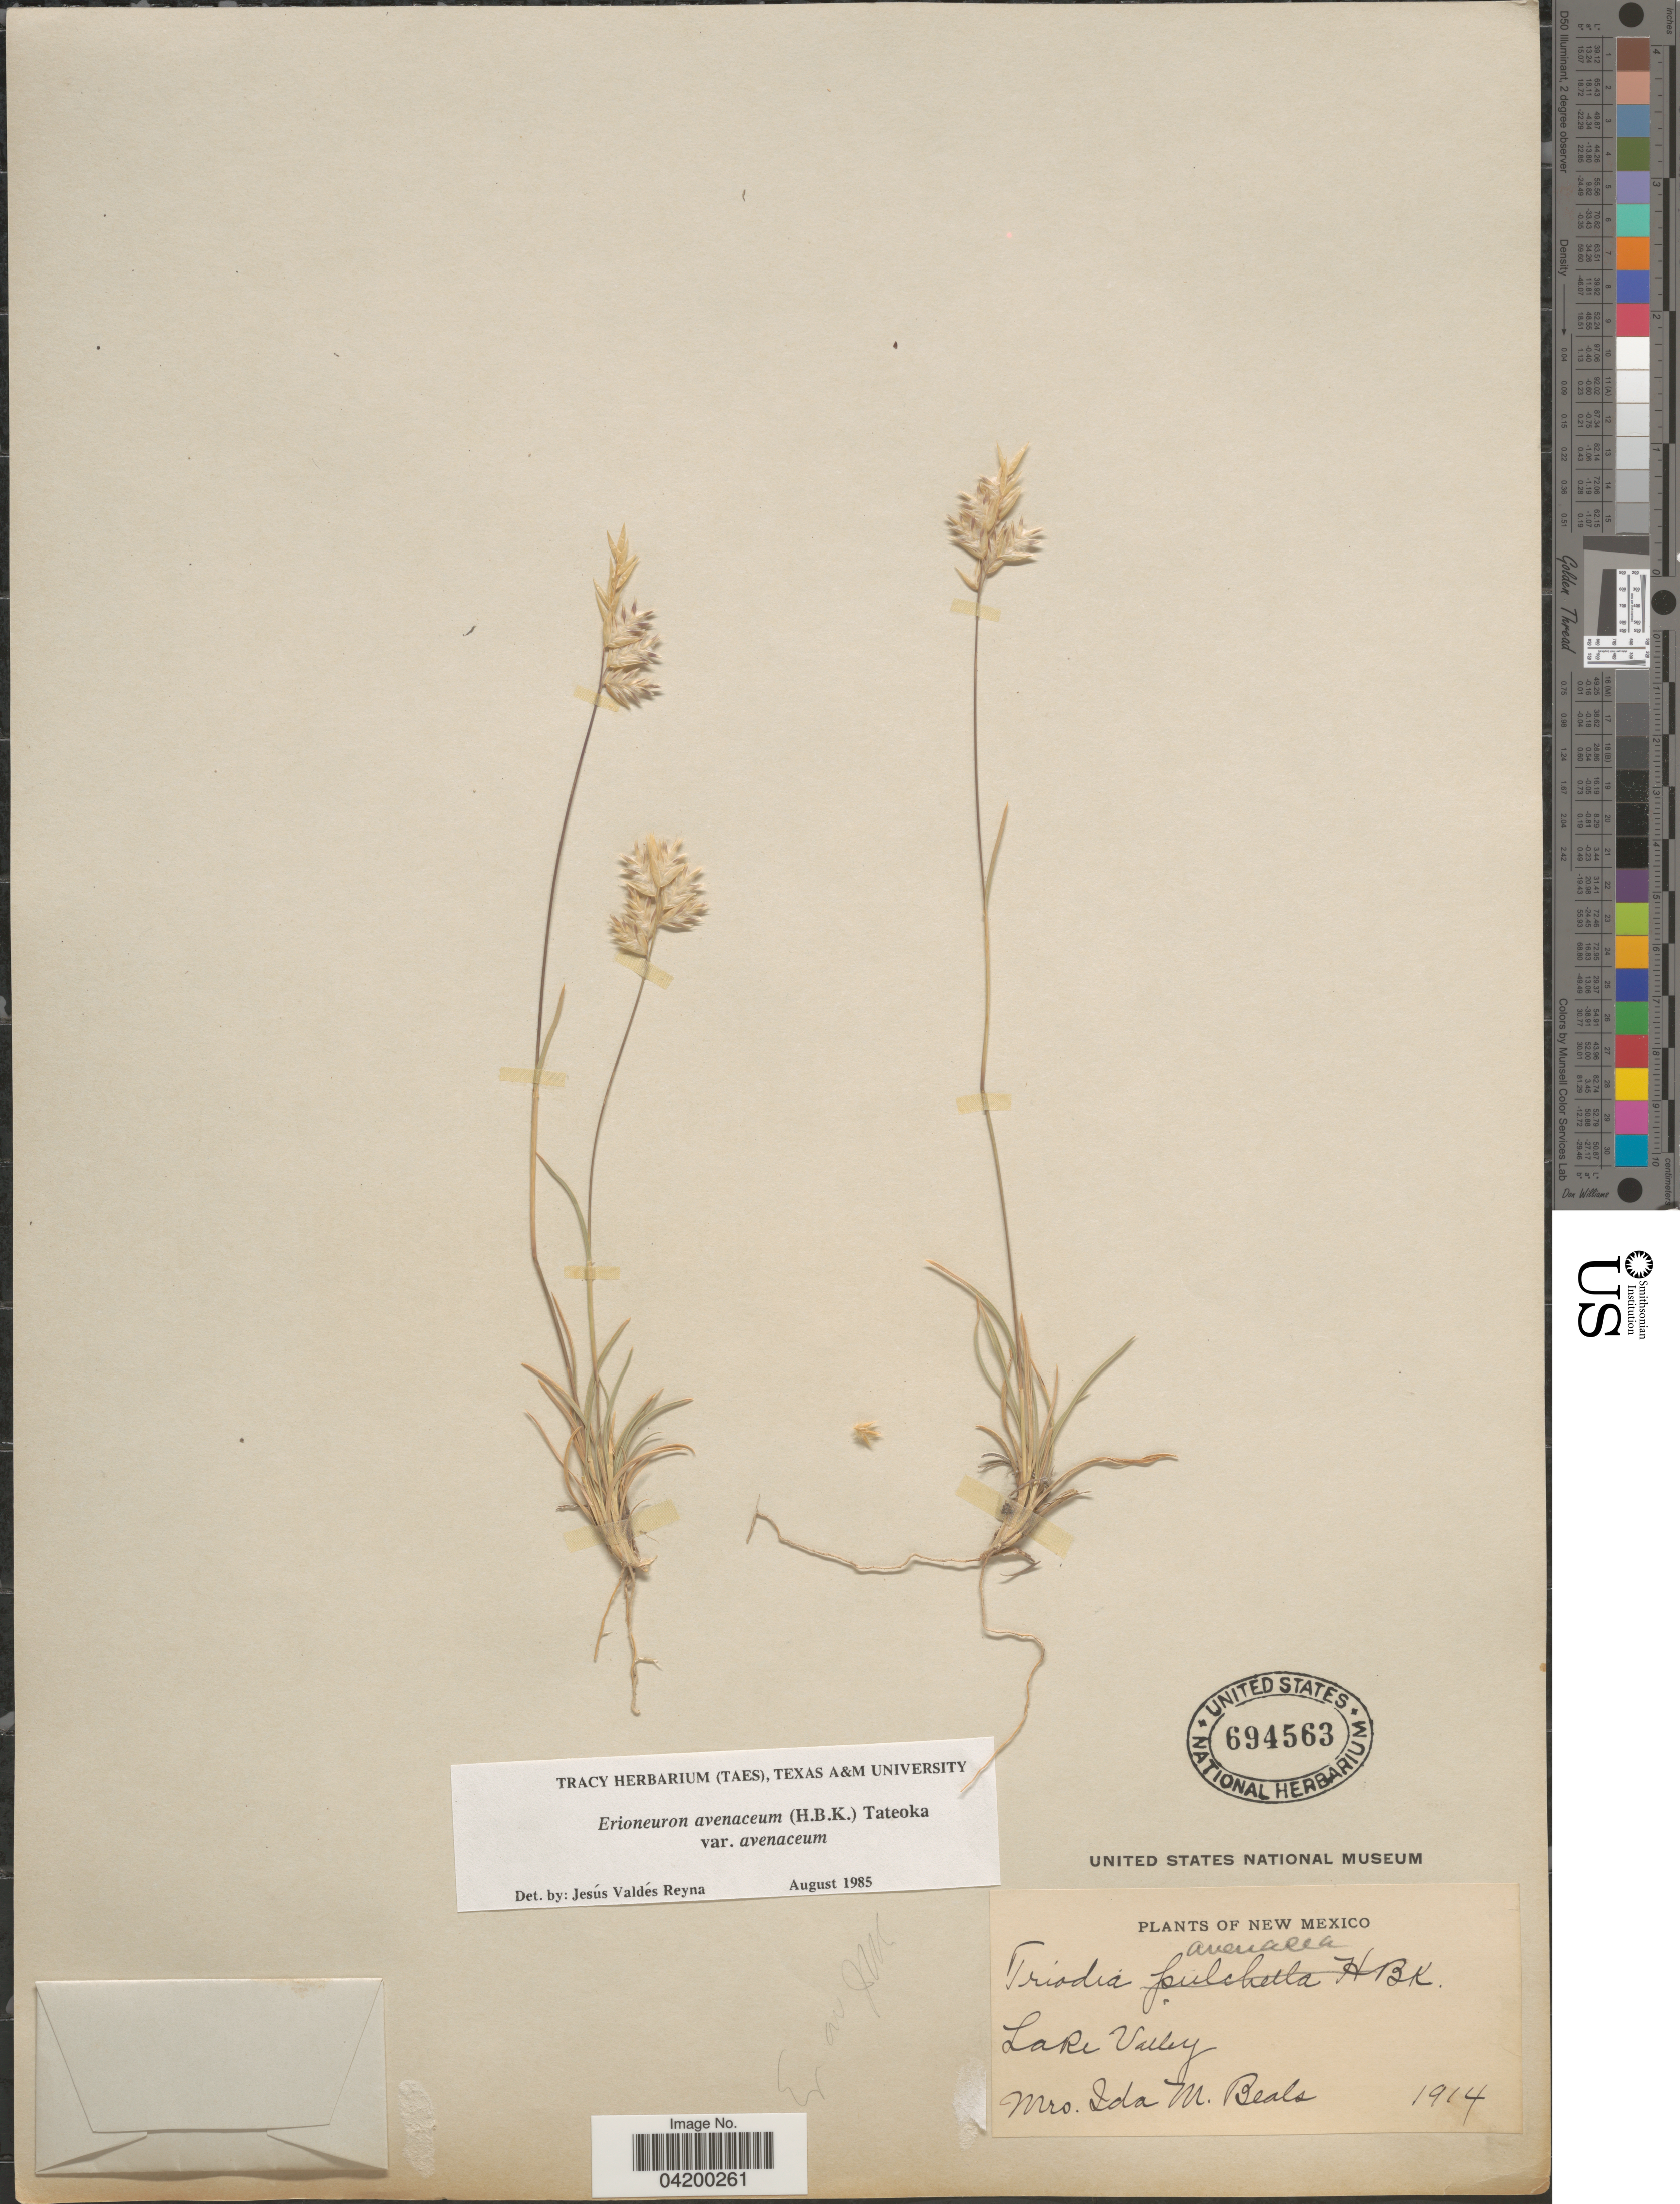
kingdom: Plantae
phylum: Tracheophyta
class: Liliopsida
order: Poales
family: Poaceae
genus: Erioneuron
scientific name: Erioneuron avenaceum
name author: (Kunth) Tateoka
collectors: I. M. Beals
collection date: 1914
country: United States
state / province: New Mexico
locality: Lake Valley.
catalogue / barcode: US 694563